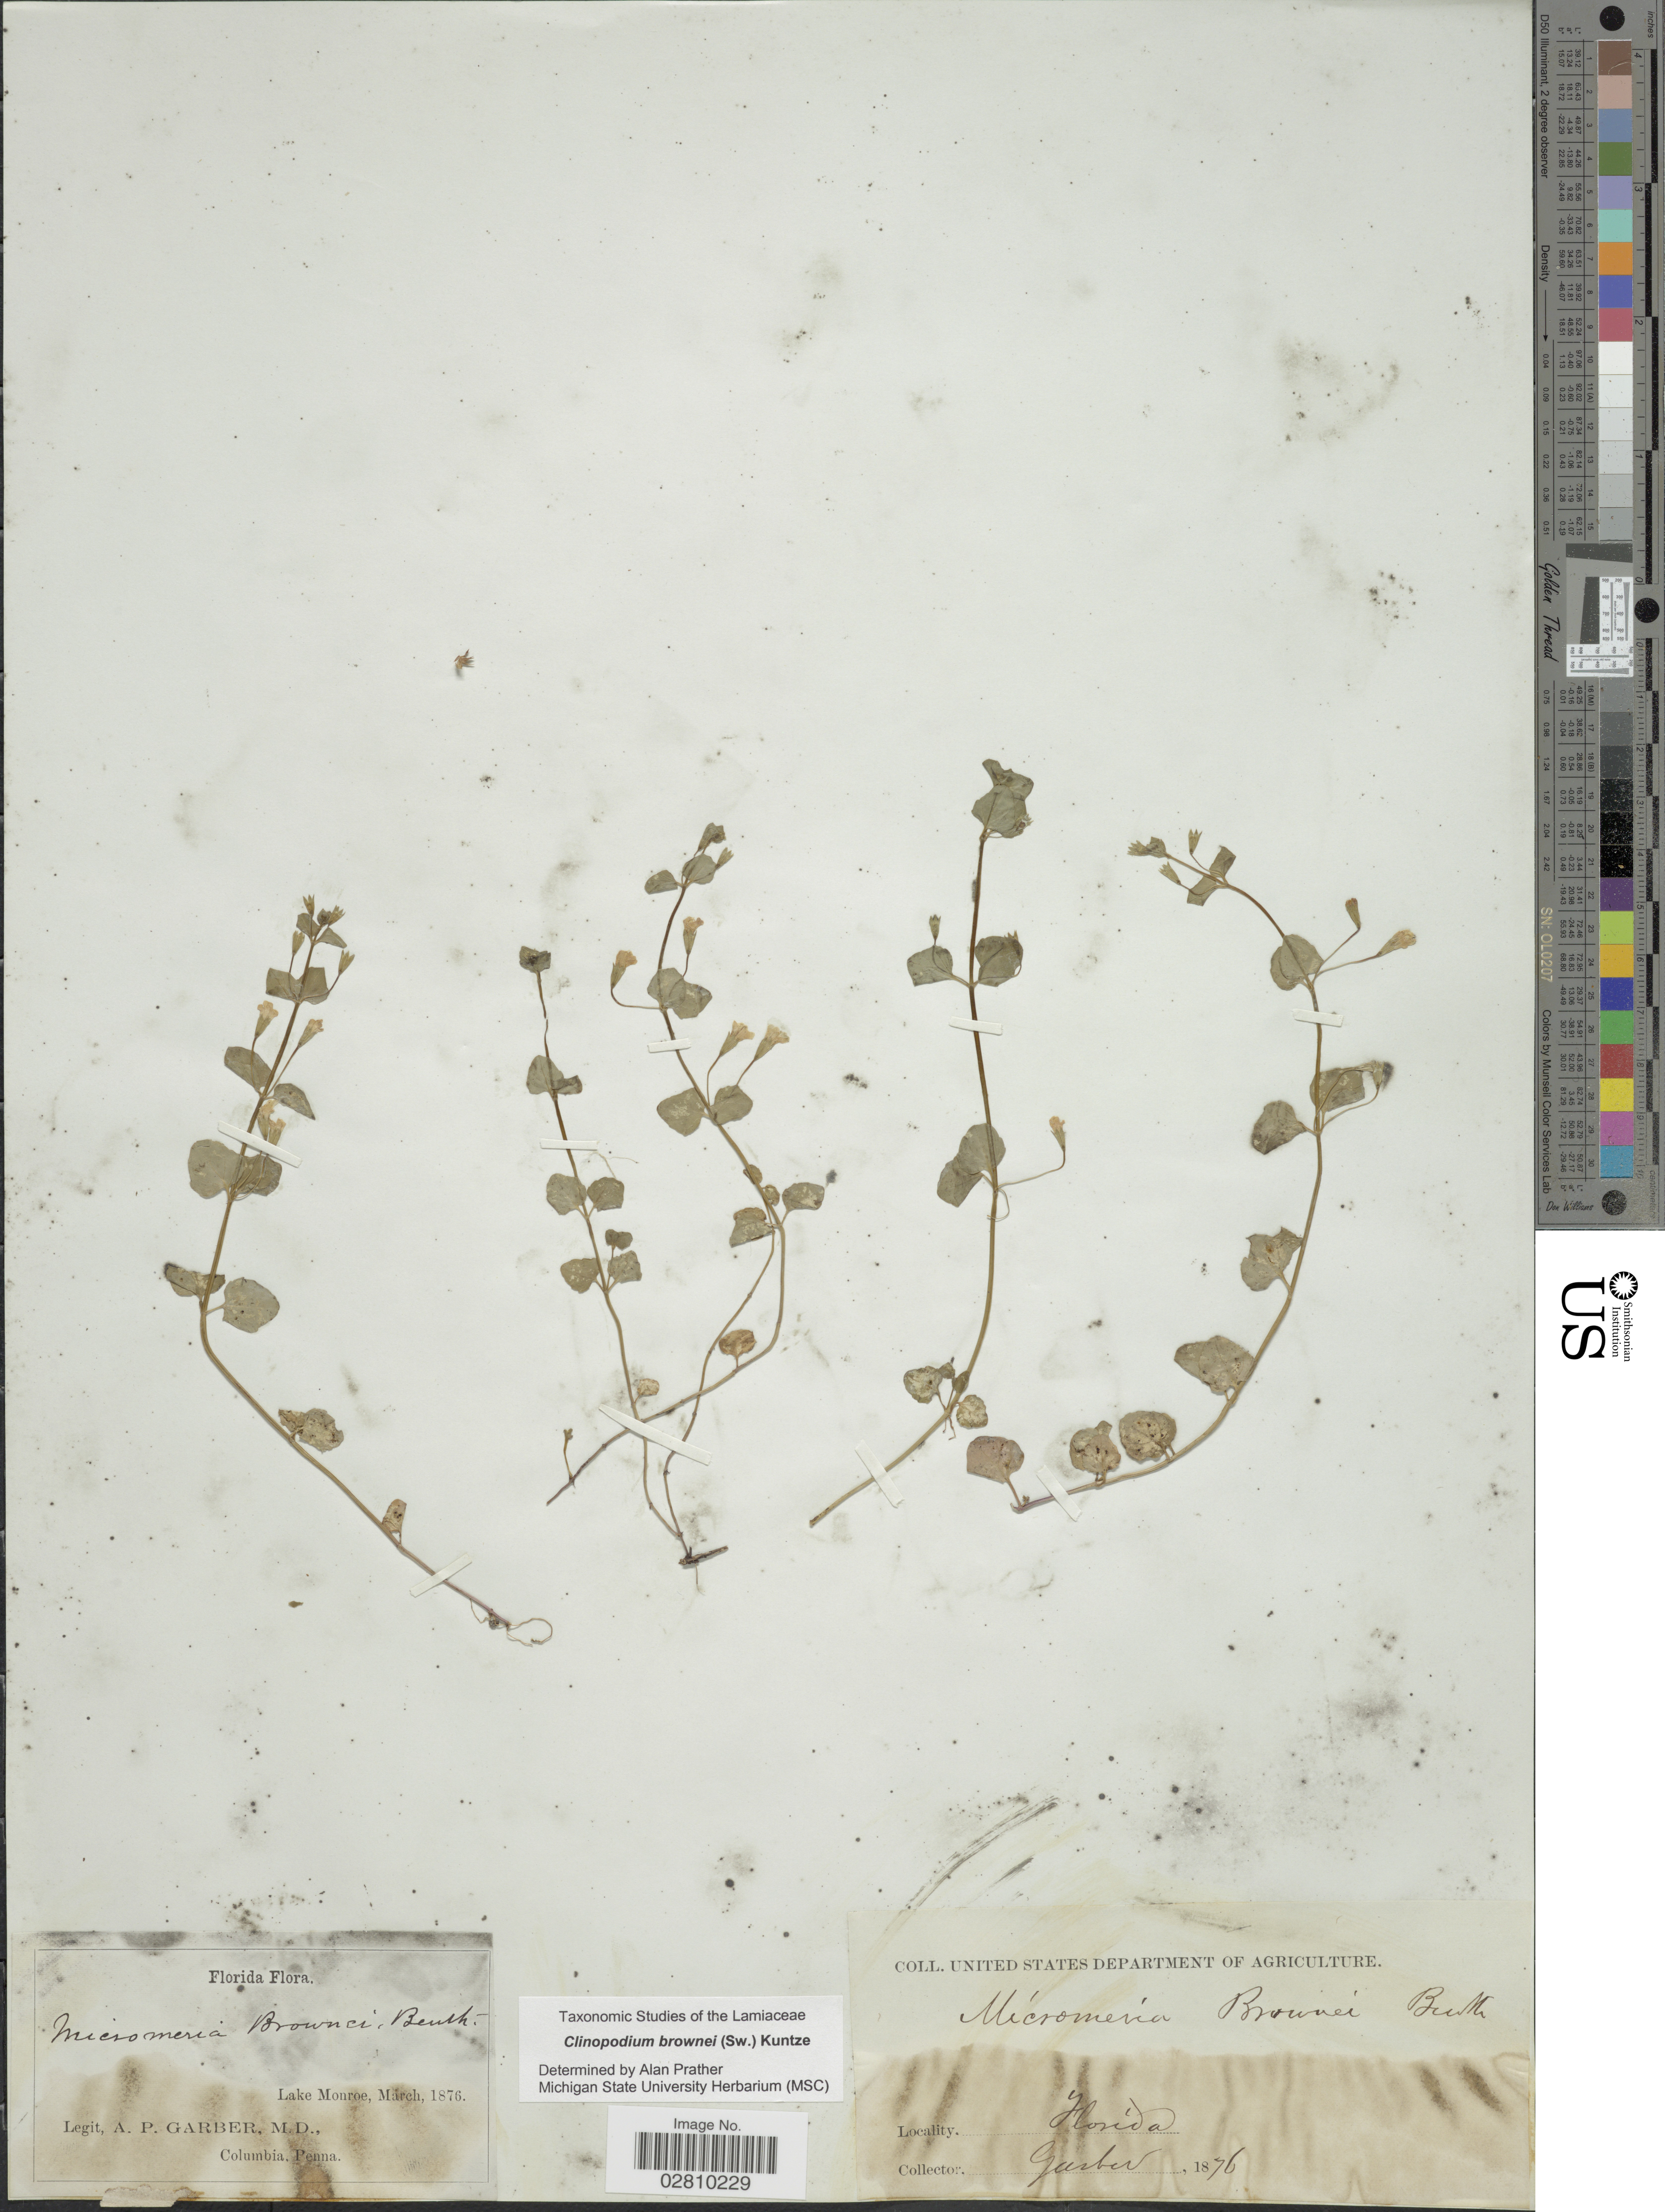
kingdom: Plantae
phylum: Tracheophyta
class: Magnoliopsida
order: Lamiales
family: Lamiaceae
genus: Clinopodium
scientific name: Clinopodium brownei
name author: (Sw.) Kuntze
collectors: A. P. Garber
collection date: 1876-03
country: United States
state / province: Florida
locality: Lake Monroe.